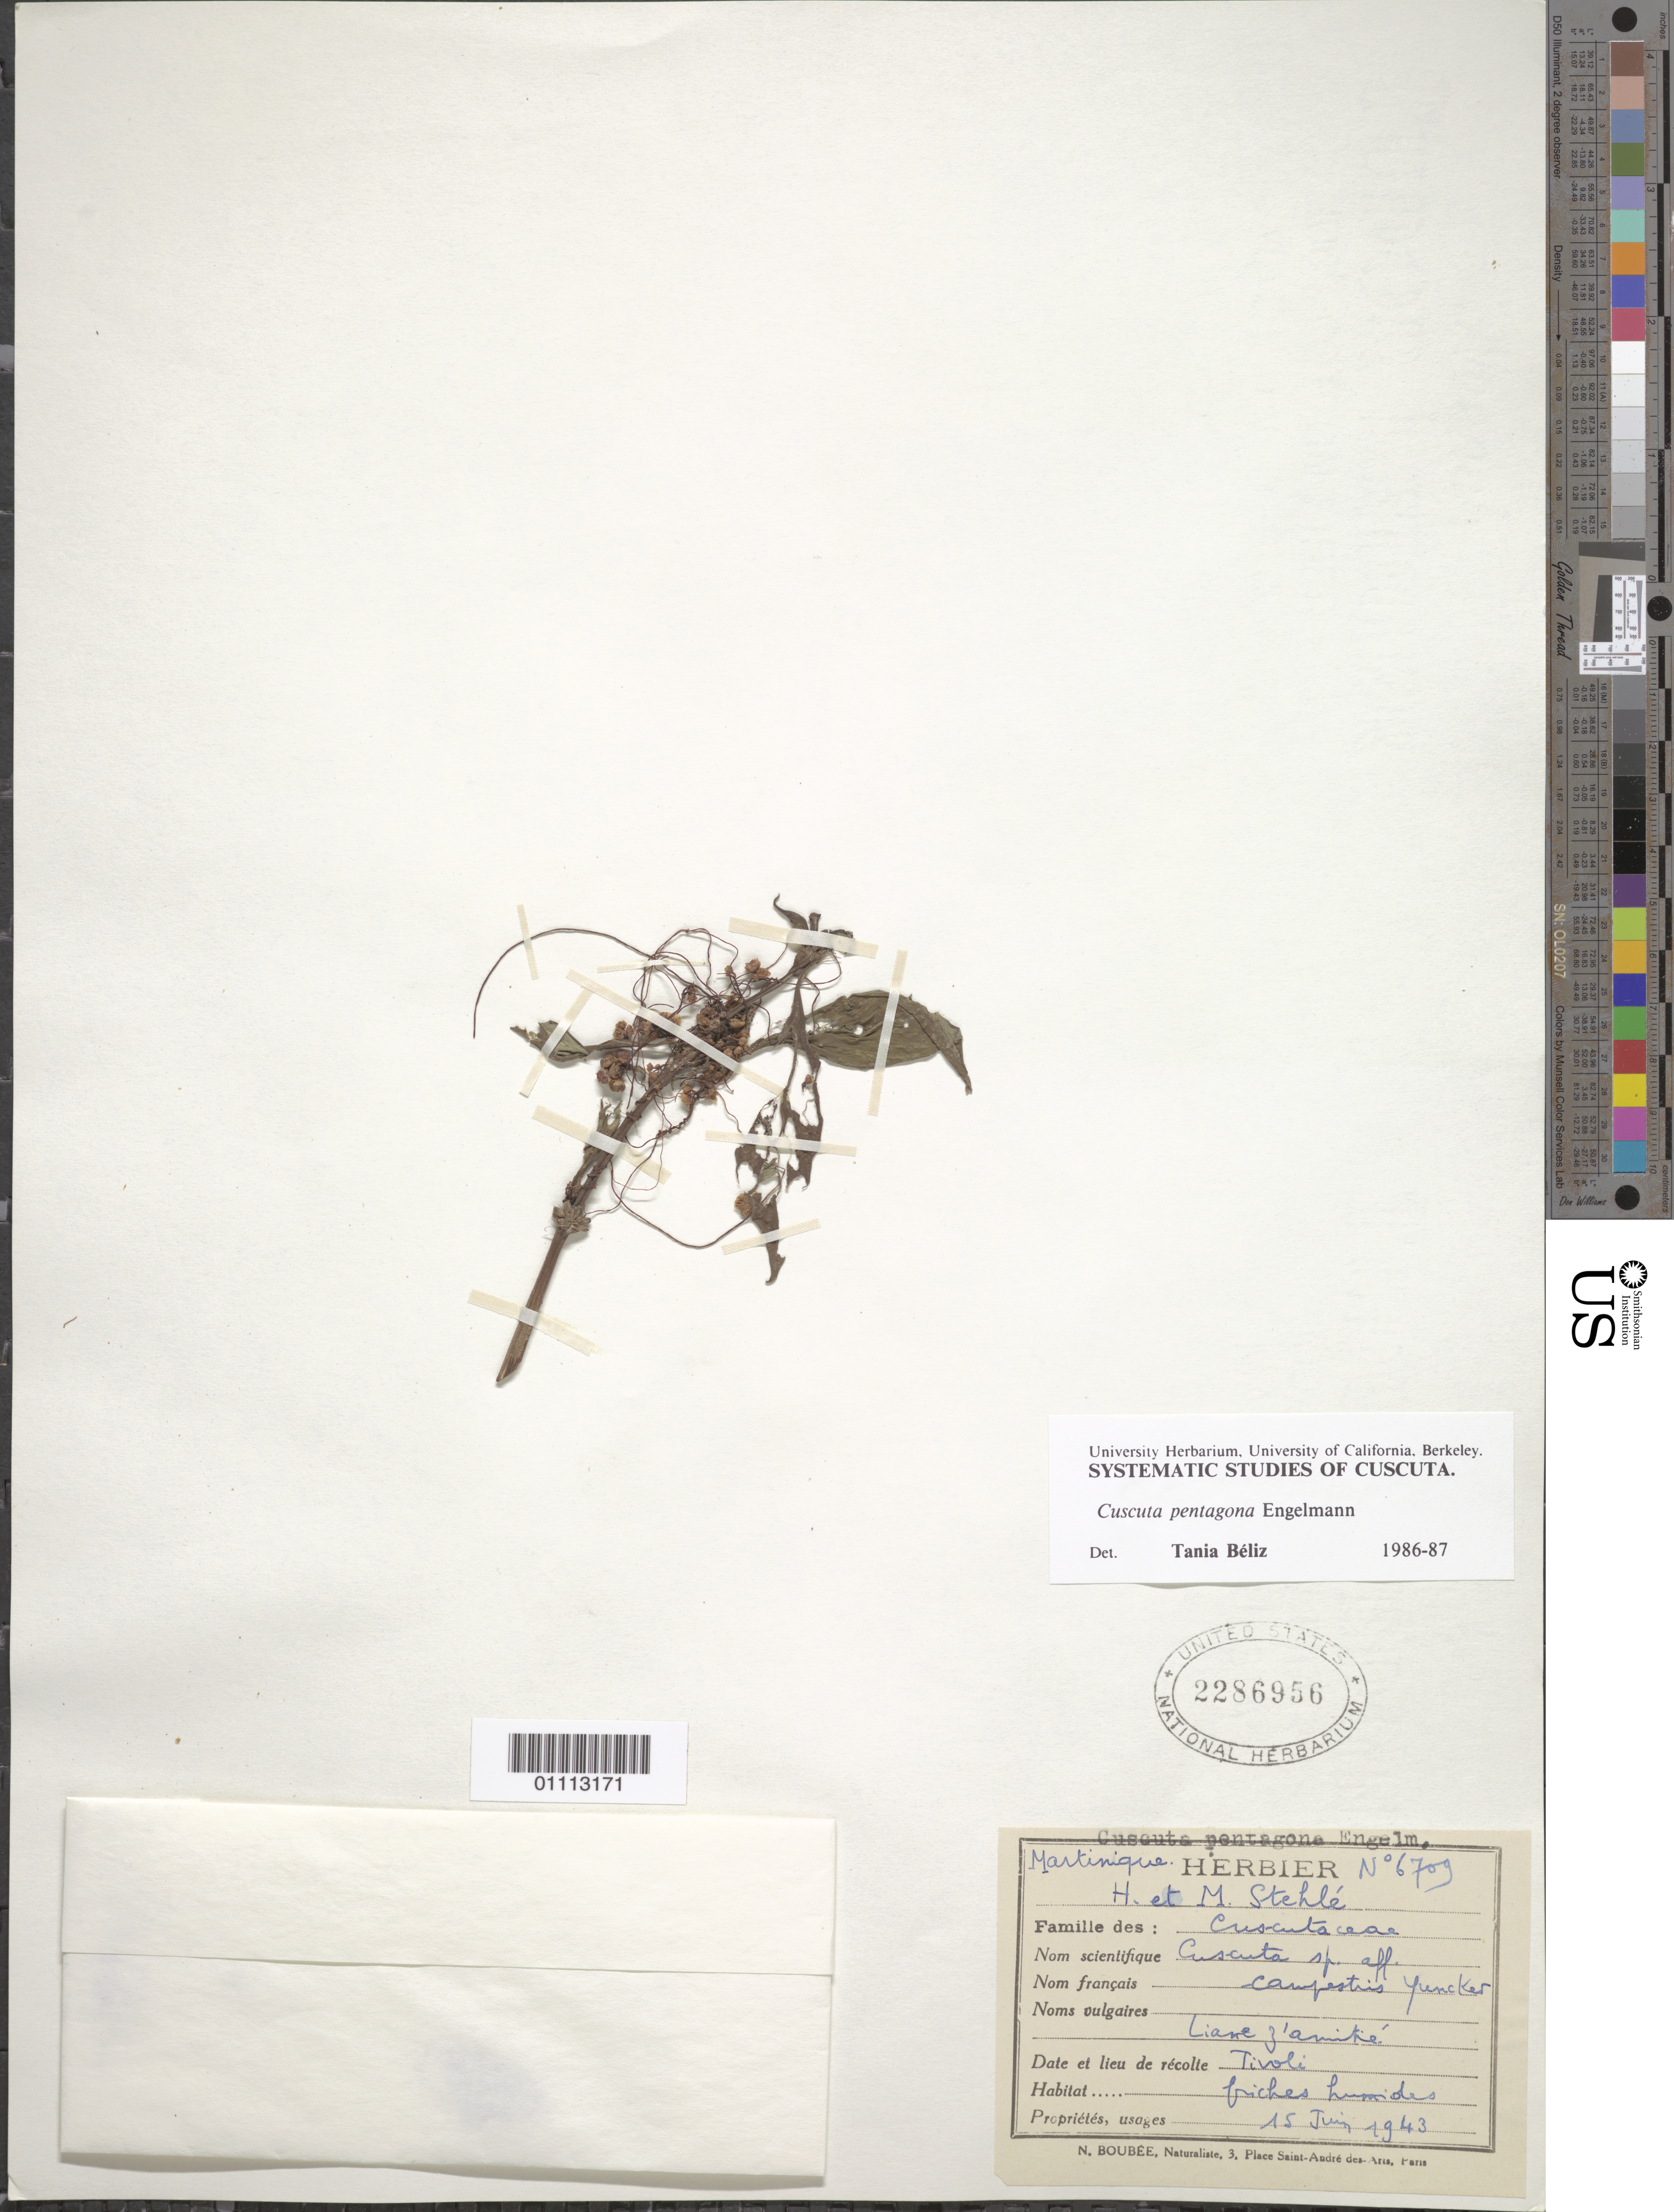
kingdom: Plantae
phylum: Tracheophyta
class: Magnoliopsida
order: Solanales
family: Convolvulaceae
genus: Cuscuta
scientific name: Cuscuta pentagona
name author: Engelm.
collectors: H. Stehlé & M. Stehlé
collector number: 6709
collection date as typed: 15 Jun 1943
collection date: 1943-06-15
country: Martinique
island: Martinique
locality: Tivoli. Friches humides.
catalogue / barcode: US 2286956